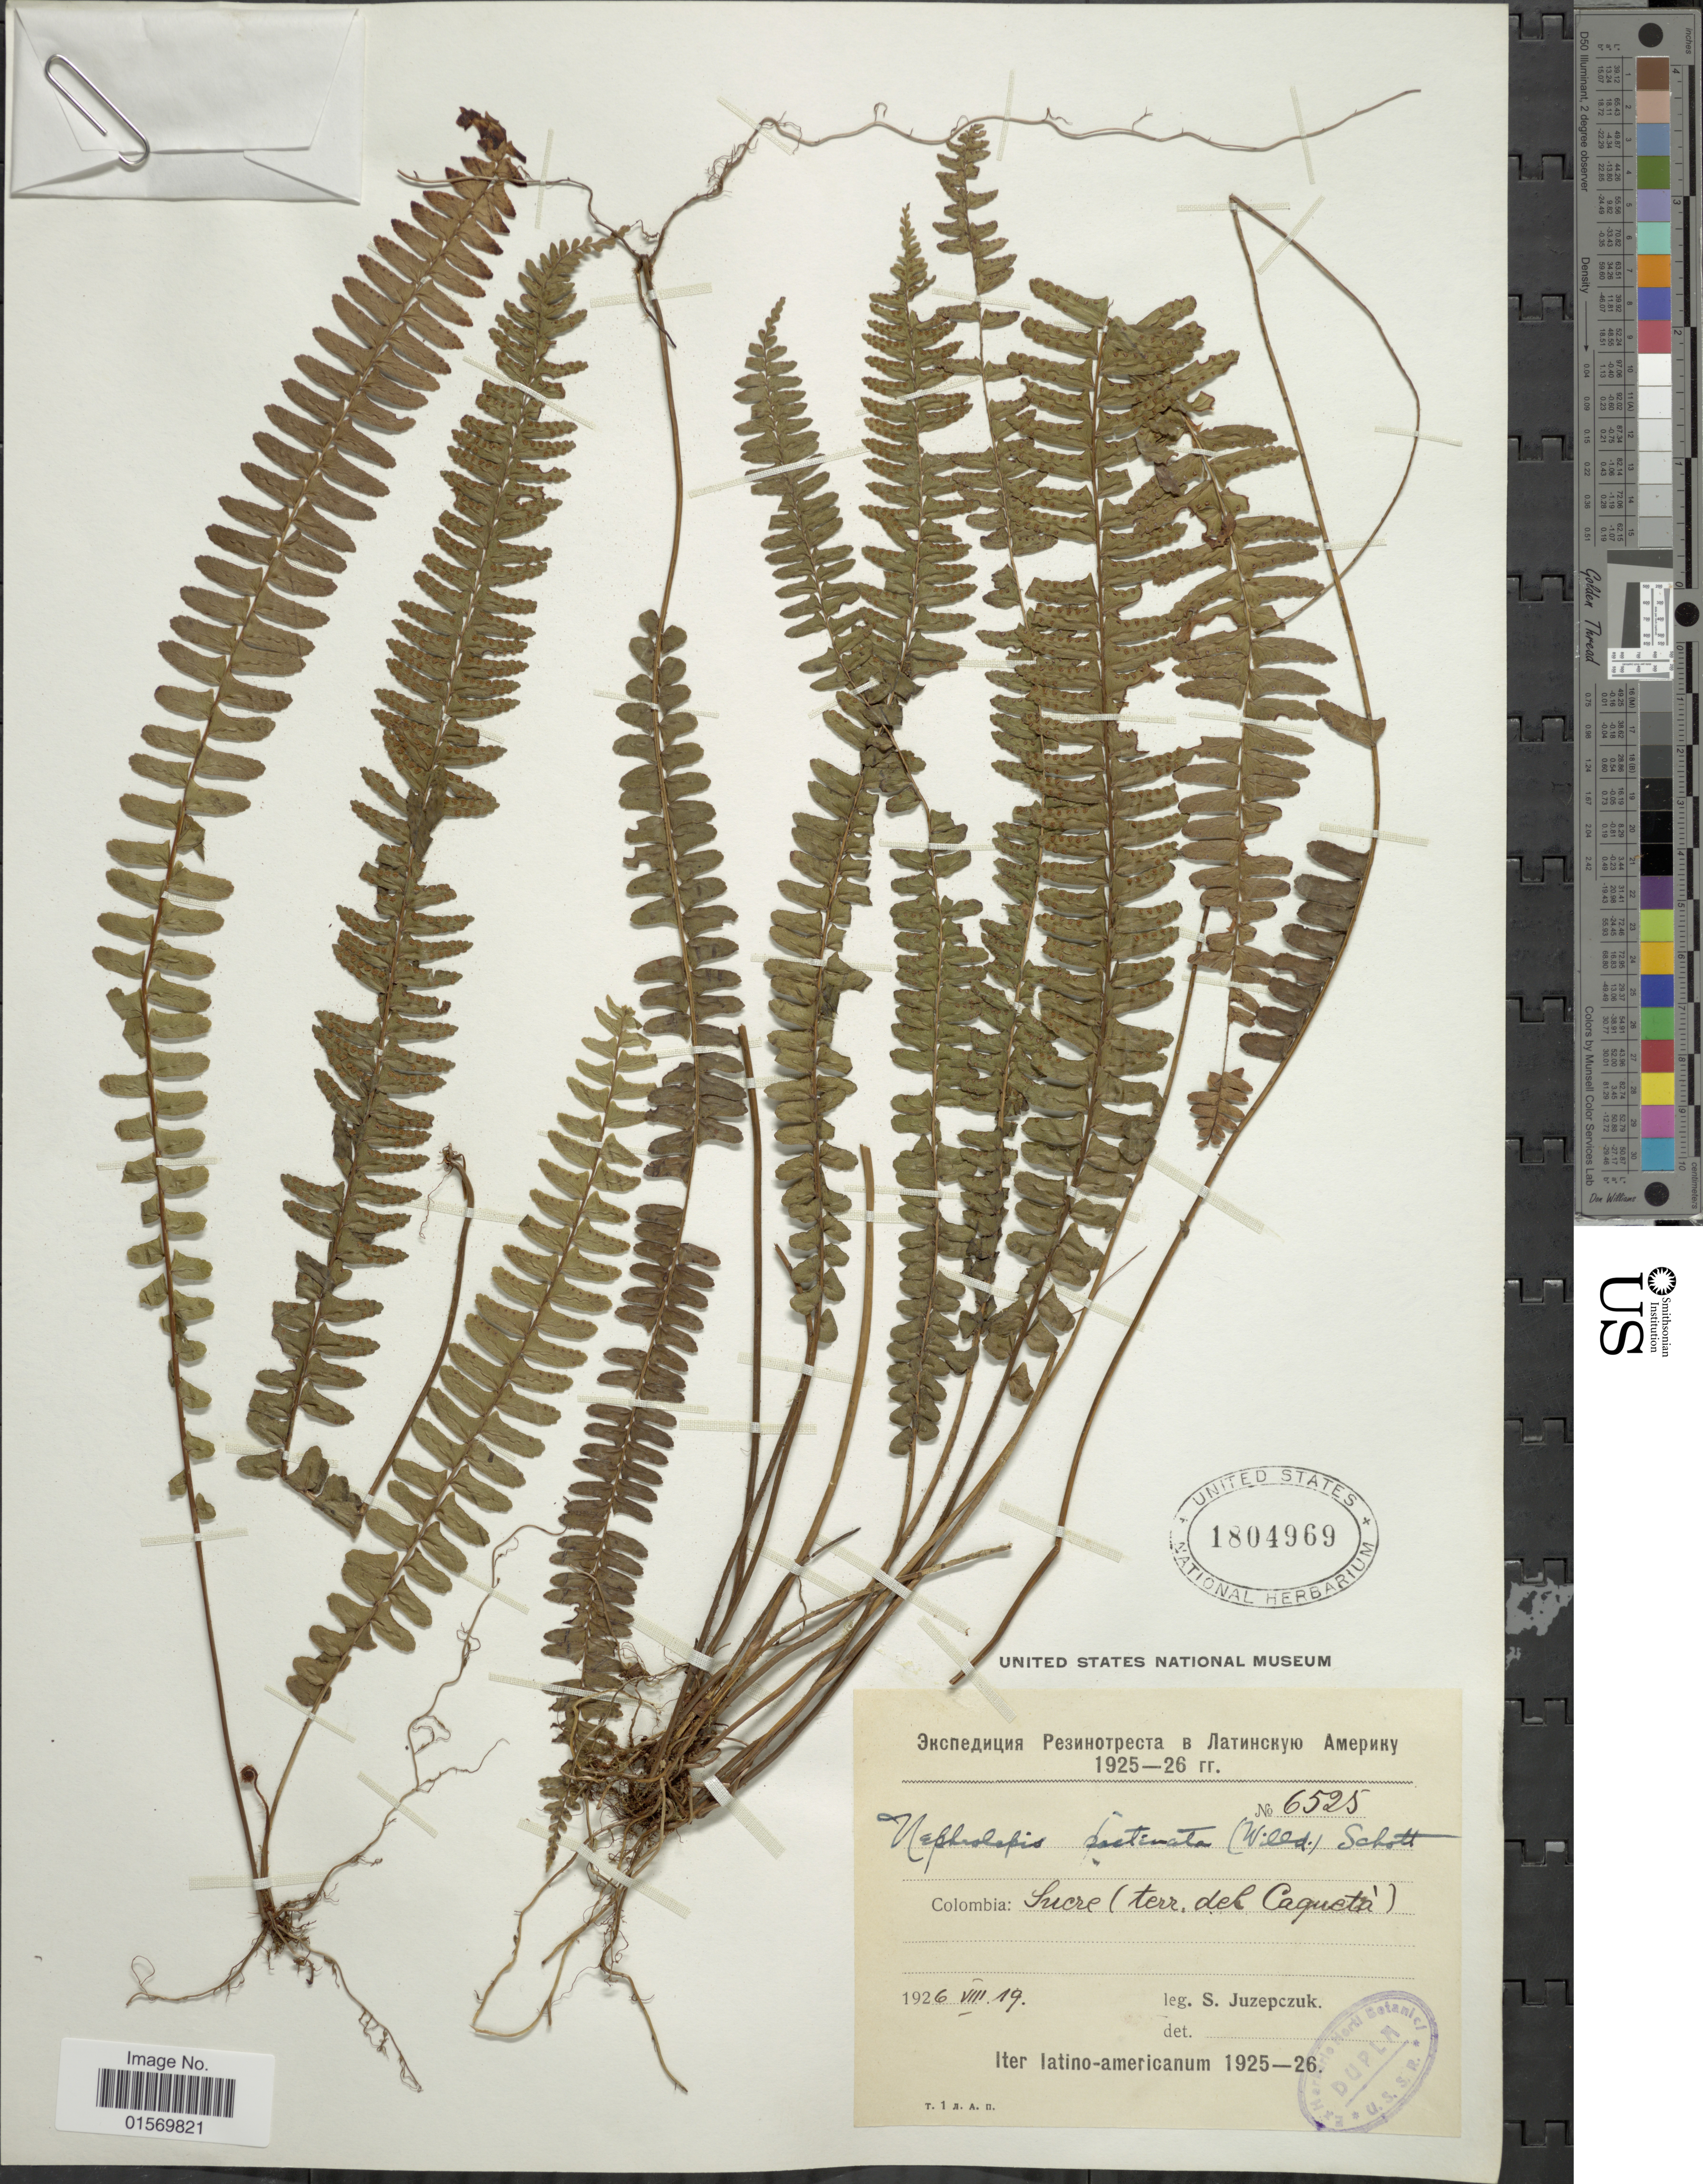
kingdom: Plantae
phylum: Tracheophyta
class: Polypodiopsida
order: Polypodiales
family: Nephrolepidaceae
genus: Nephrolepis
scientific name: Nephrolepis pectinata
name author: (Willd.) Schott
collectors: S. V. Juzepczuk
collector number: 6525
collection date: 1926-08-19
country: Colombia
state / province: Sucre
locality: (terr. del Caqueta).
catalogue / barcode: US 1804969